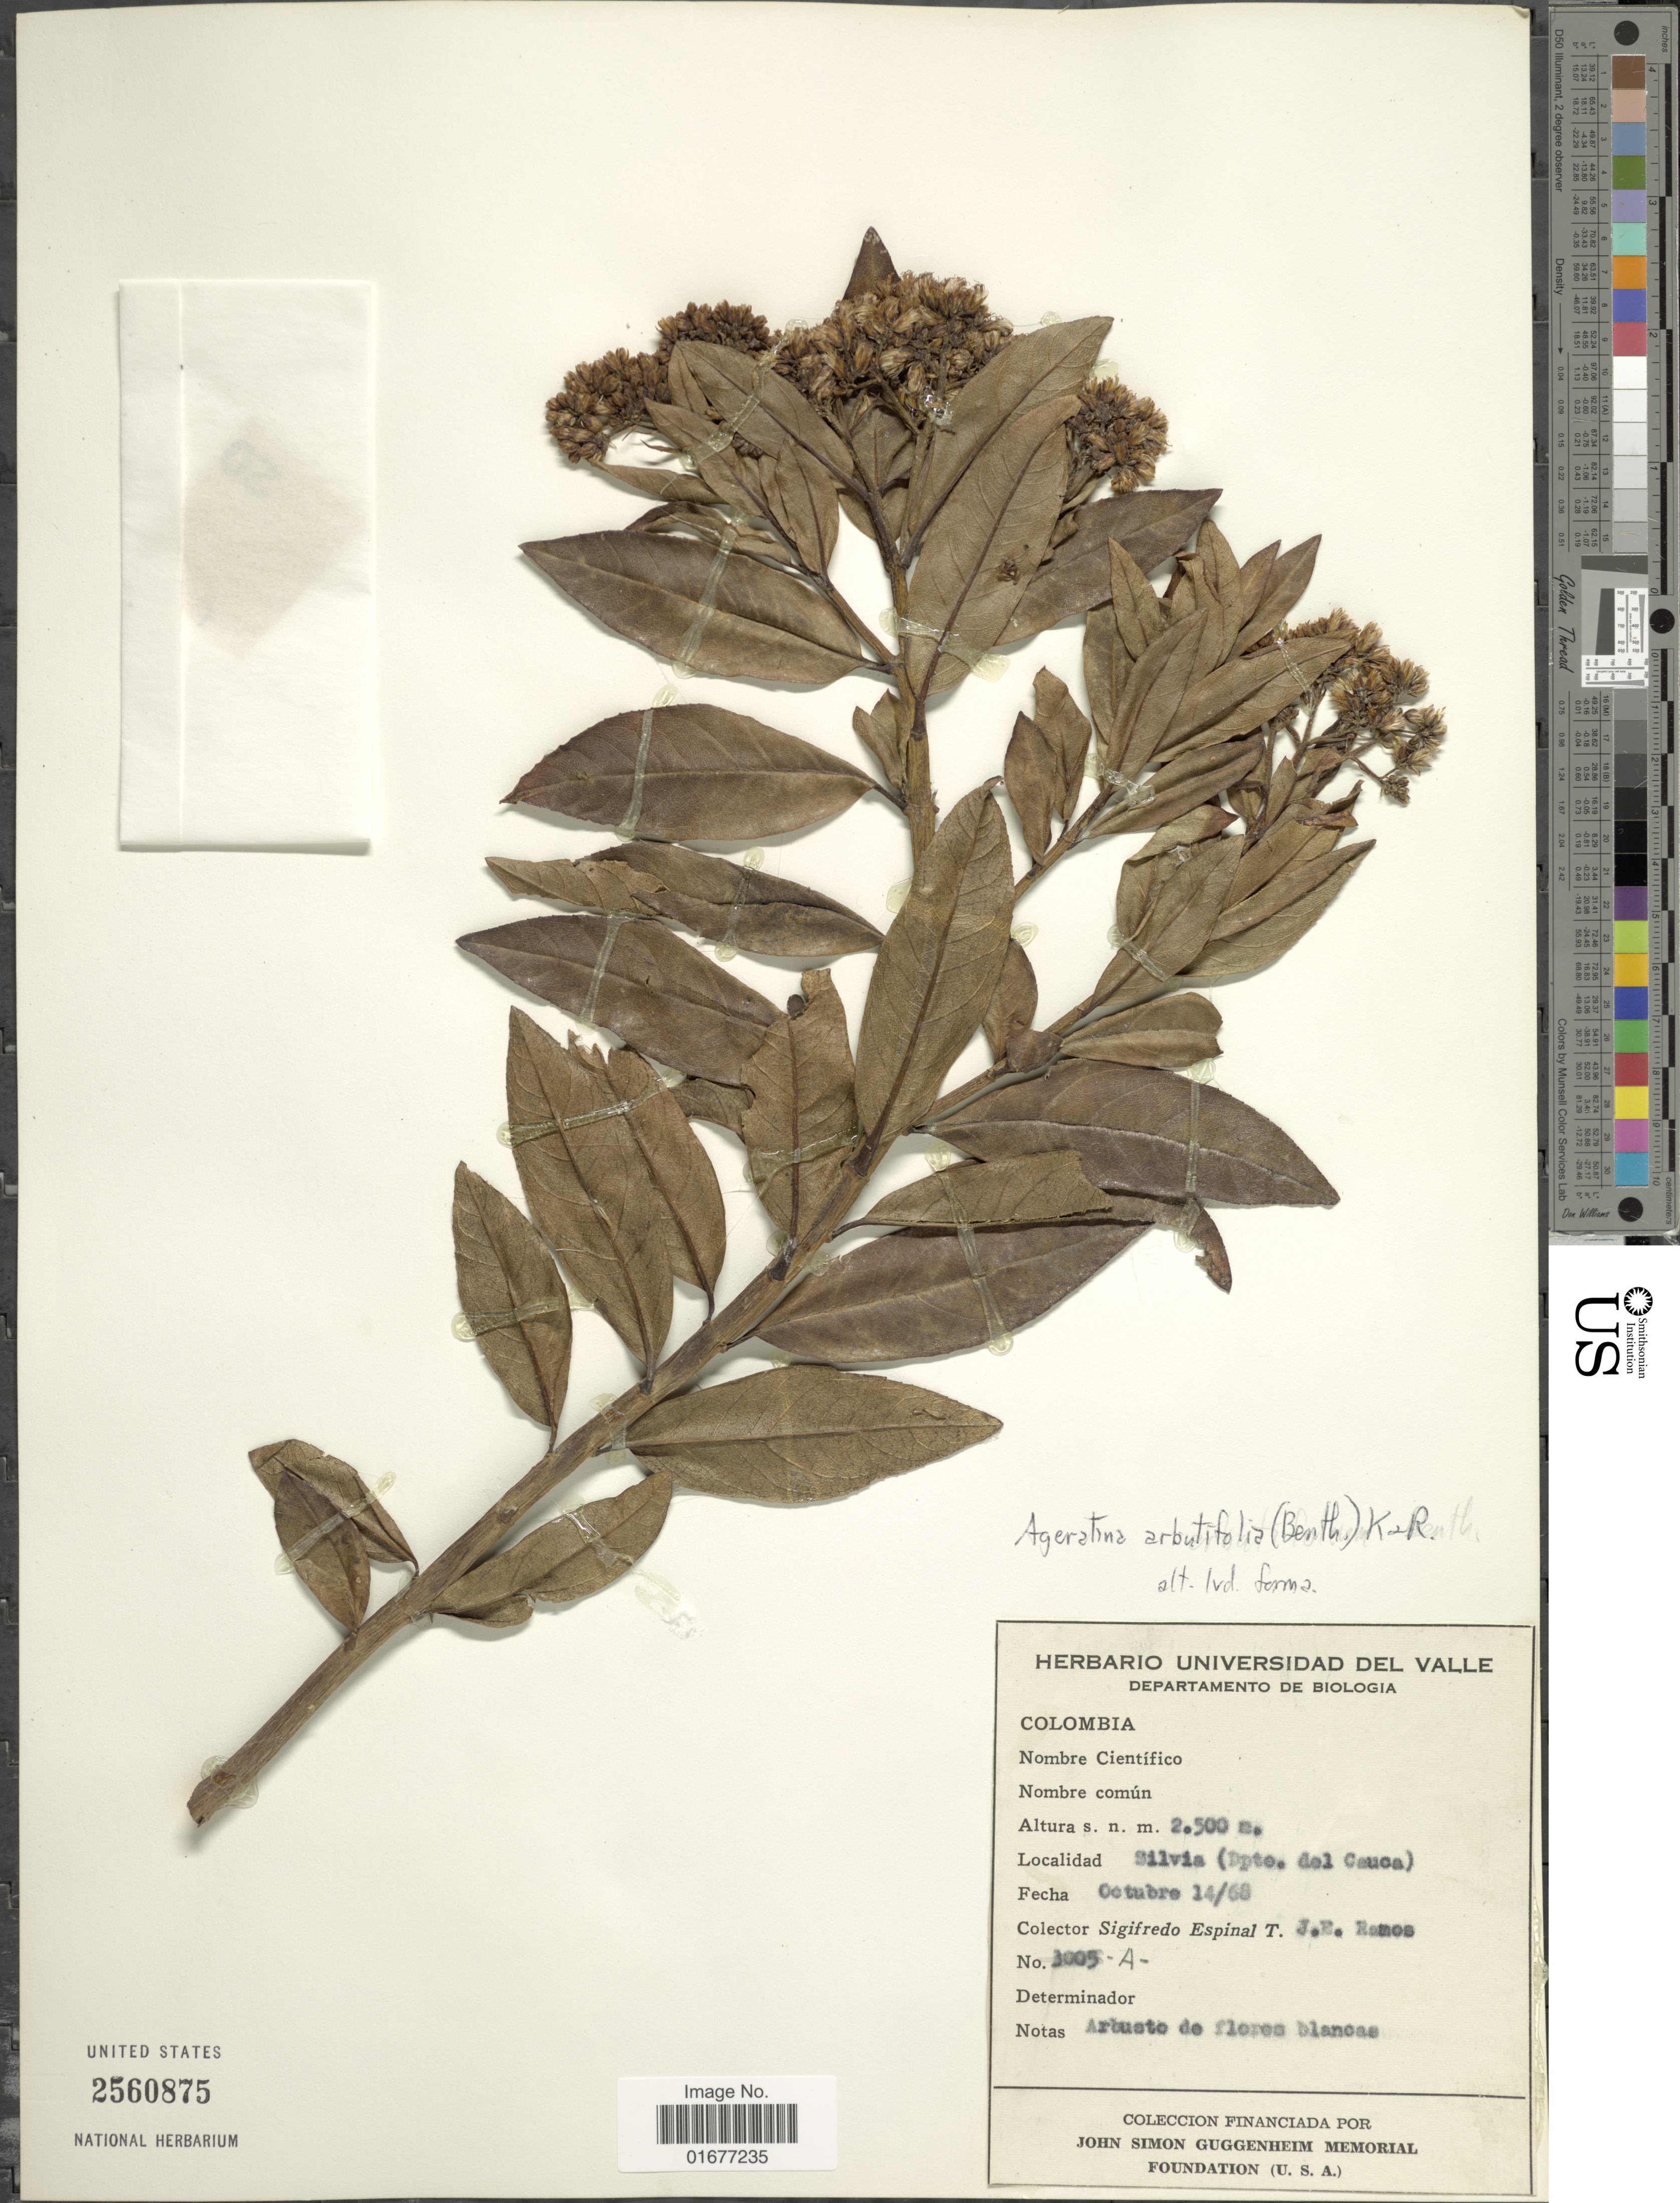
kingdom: Plantae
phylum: Tracheophyta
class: Magnoliopsida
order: Asterales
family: Asteraceae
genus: Ageratina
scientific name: Ageratina arbutifolia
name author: (Benth.) R.M. King & H. Rob.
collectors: L. S. Espinal & J. E. Ramos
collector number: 3005A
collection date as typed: Transcribed d/m/y: 14/10/68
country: Colombia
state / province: Valle del Cauca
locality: Silvia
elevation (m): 2500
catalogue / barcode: US 2560875